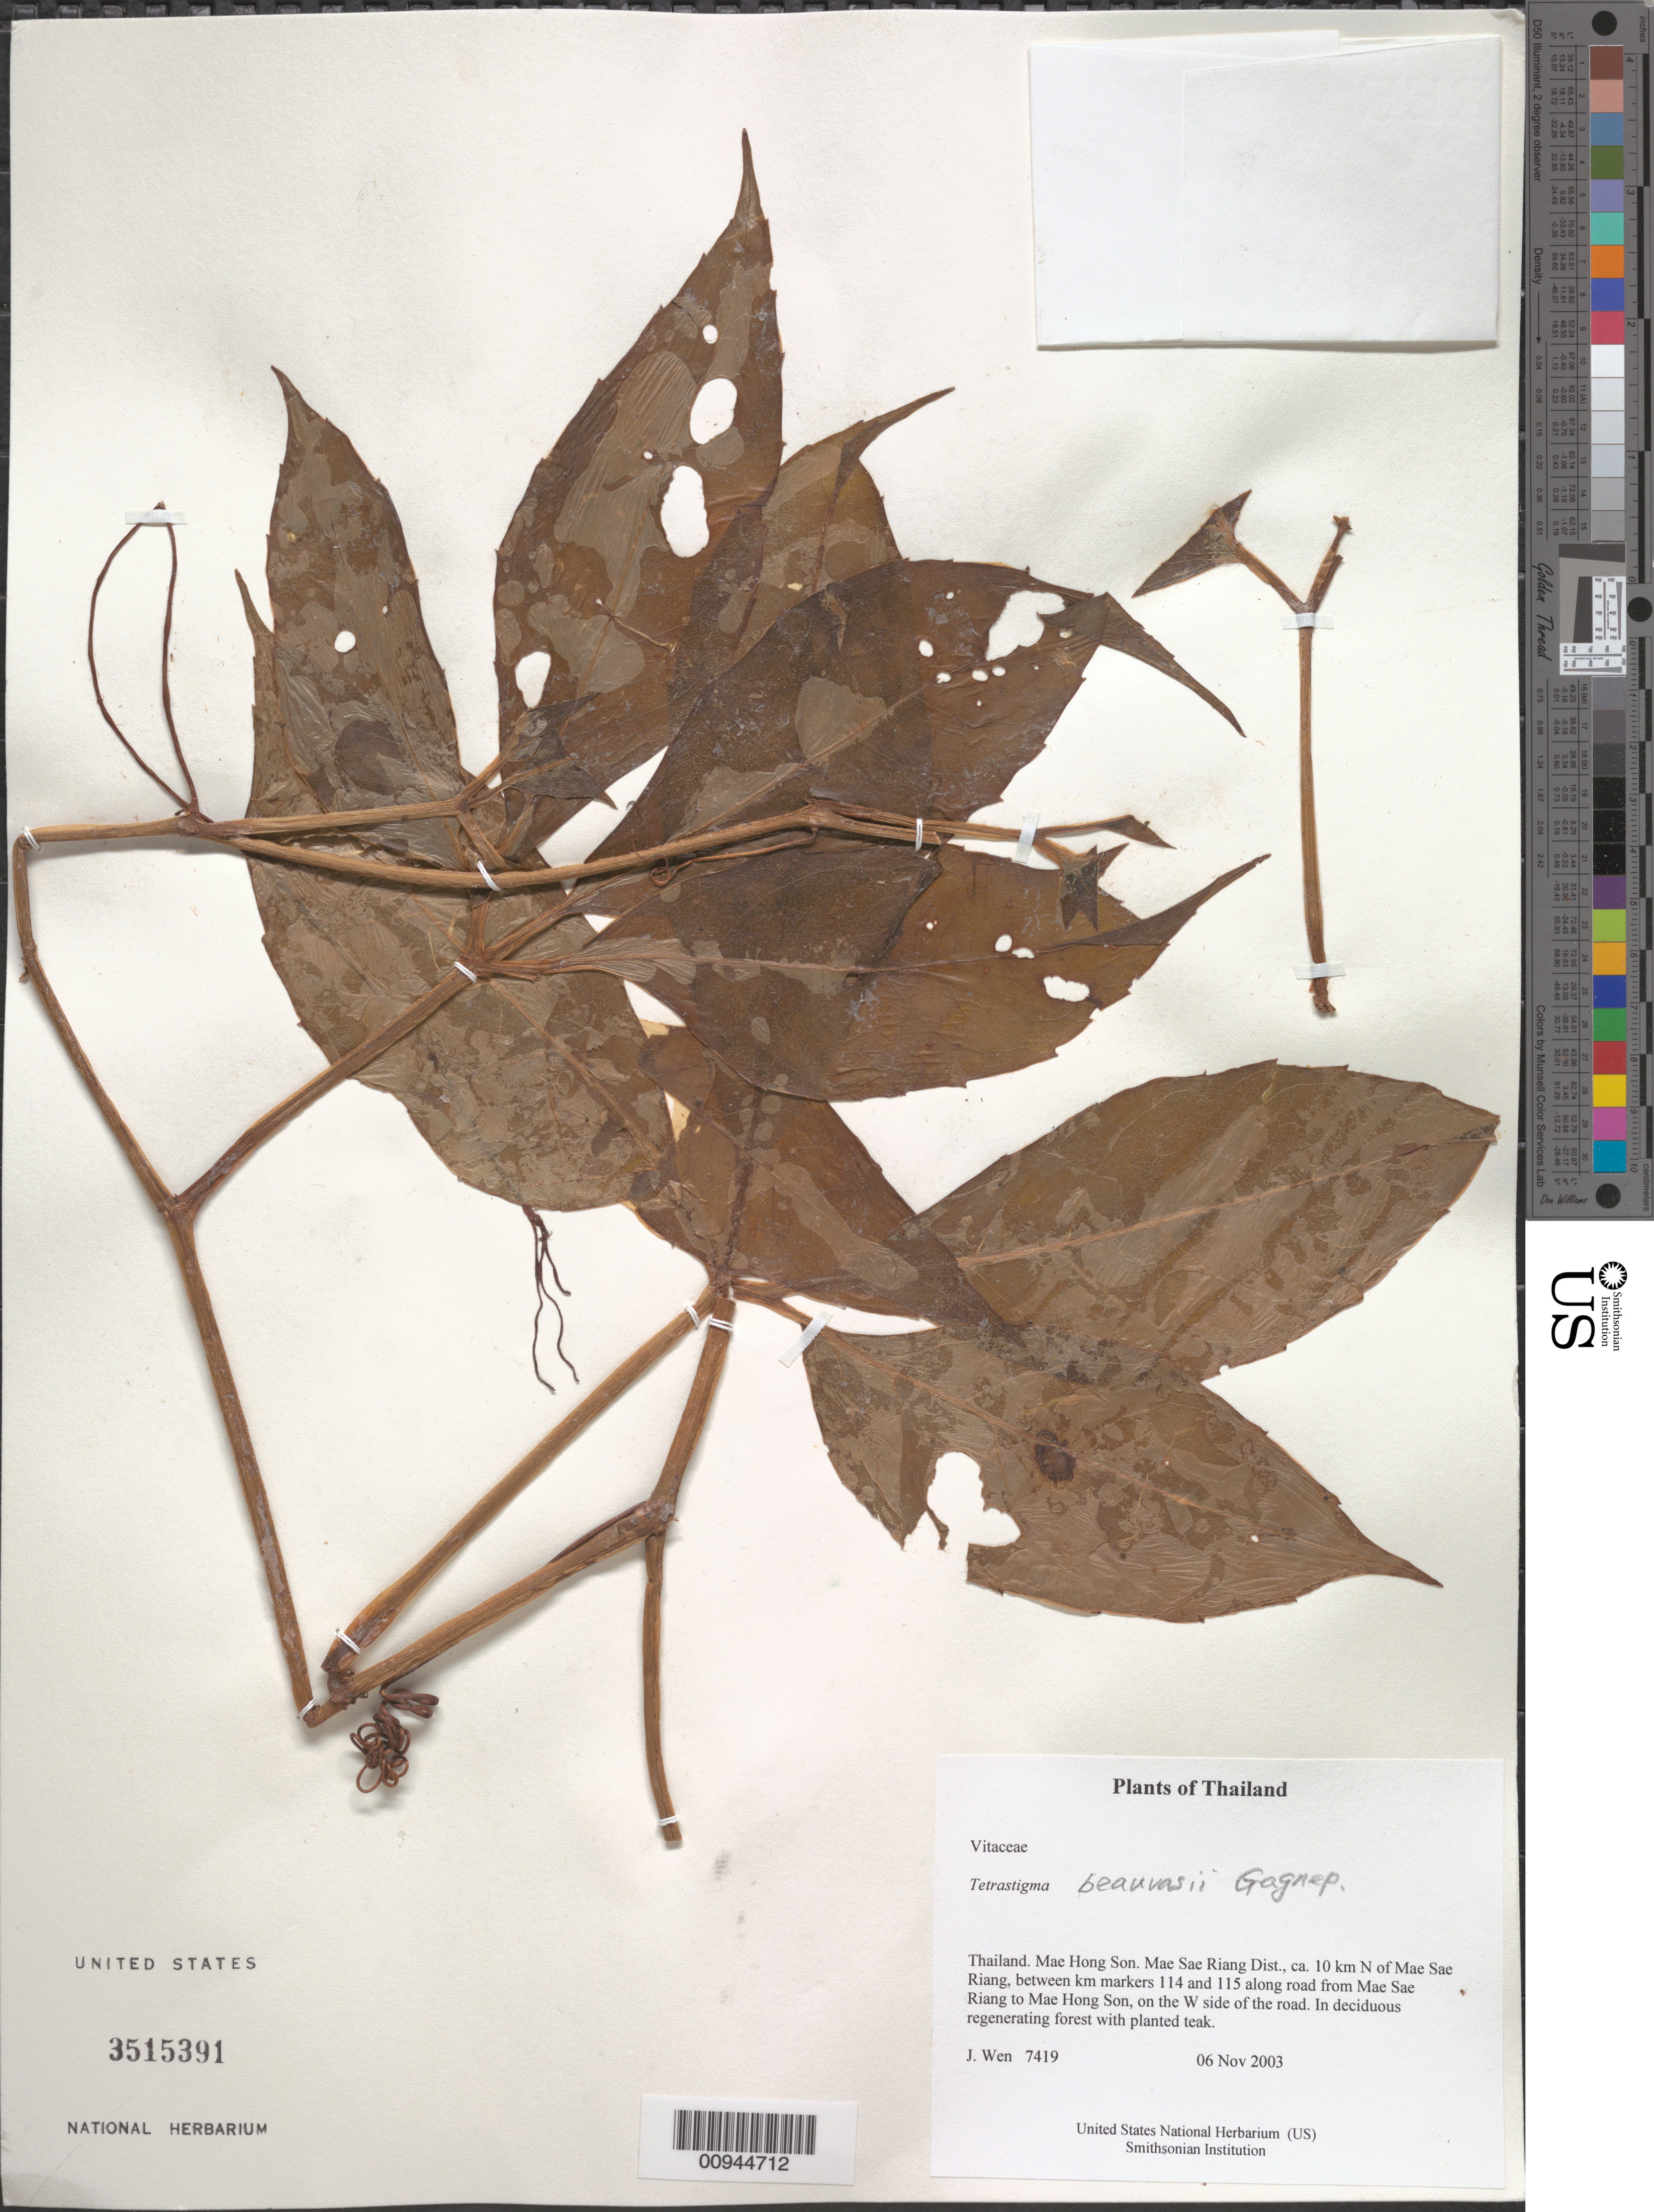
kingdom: Plantae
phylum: Tracheophyta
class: Magnoliopsida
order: Vitales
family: Vitaceae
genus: Tetrastigma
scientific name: Tetrastigma beauvaisii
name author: Gagnep.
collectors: J. Wen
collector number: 7419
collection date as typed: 06 Nov 2003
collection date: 2003-11-06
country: Thailand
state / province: Mae Hong Son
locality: Mae Sae Riang Dist., ca. 10 km N of Mae Sae Riang, between km markers 114 and 115 along road from Mae Sae Riang to Mae Hong Son, on the W side of the road.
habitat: In deciduous regenerating forest with planted teak.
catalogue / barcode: US 3515391